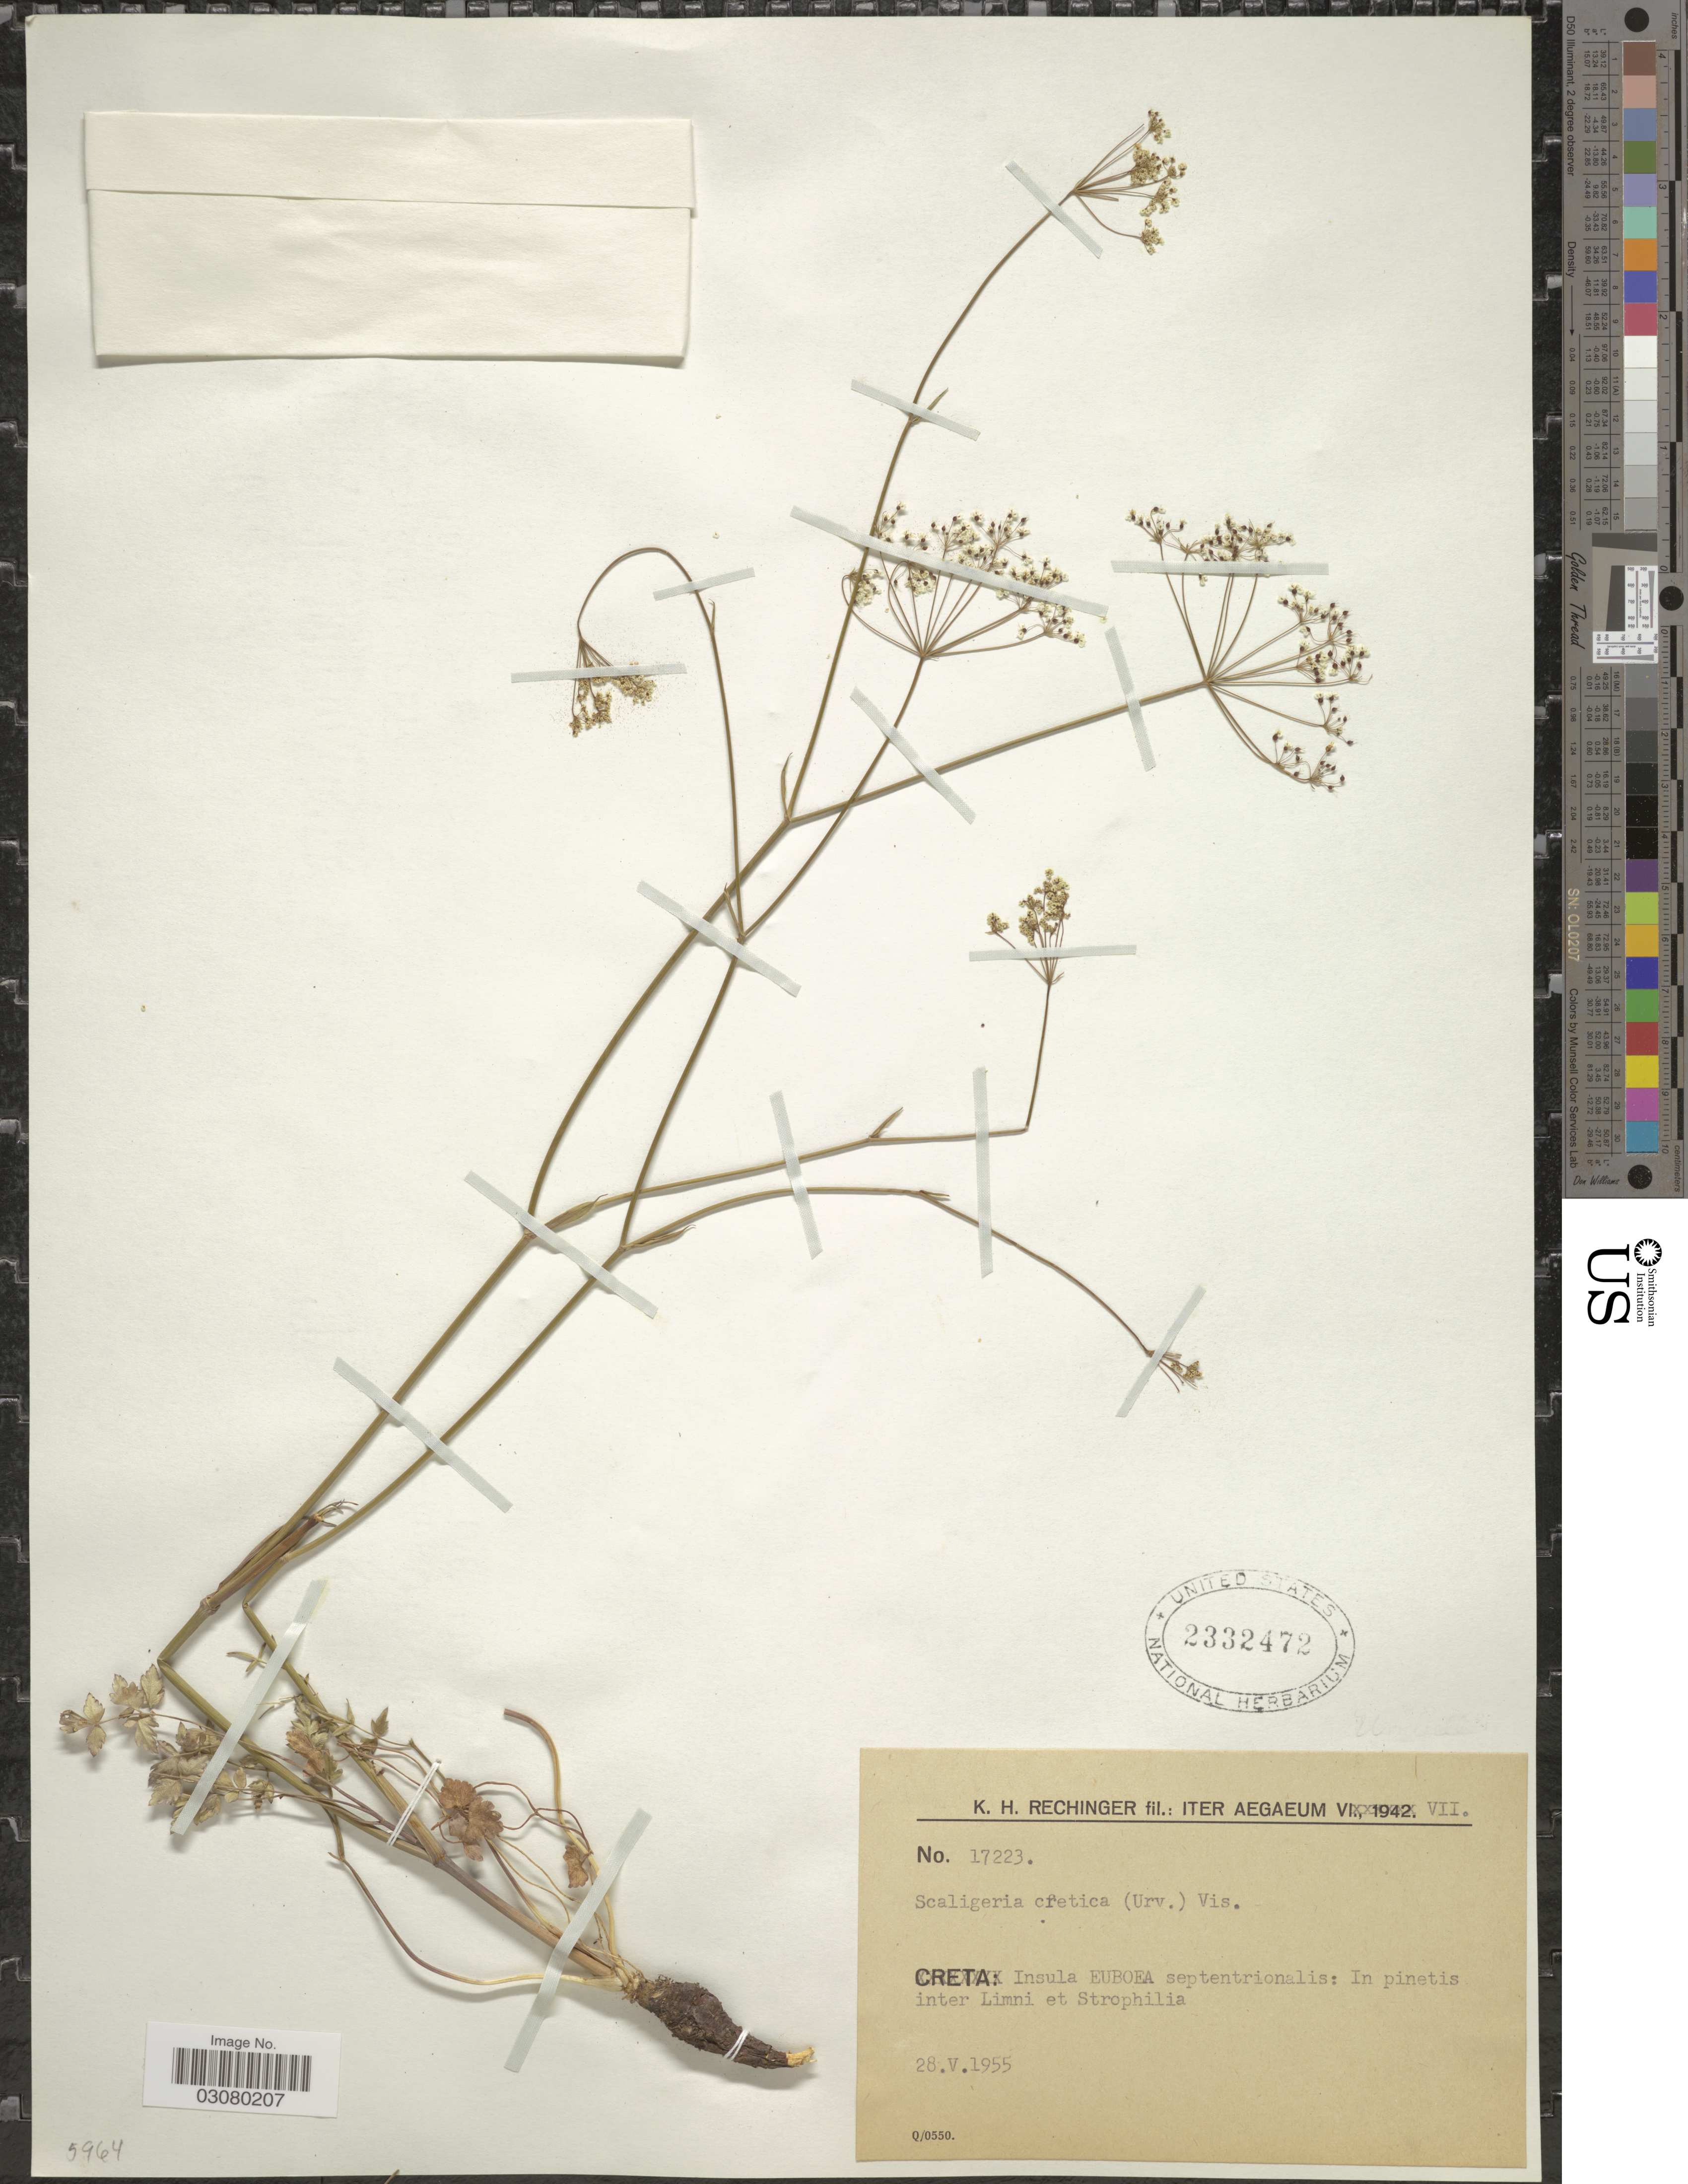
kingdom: Plantae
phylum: Tracheophyta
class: Magnoliopsida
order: Apiales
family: Apiaceae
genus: Scaligeria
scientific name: Scaligeria cretica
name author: (Mill.) Boiss.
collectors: K. H. Rechinger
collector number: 17223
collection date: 1955-05-28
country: Greece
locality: Aegaeum. Insula Euboea septentrionalis: In pinetis inter Limni et Strophilia.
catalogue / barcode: US 2332472